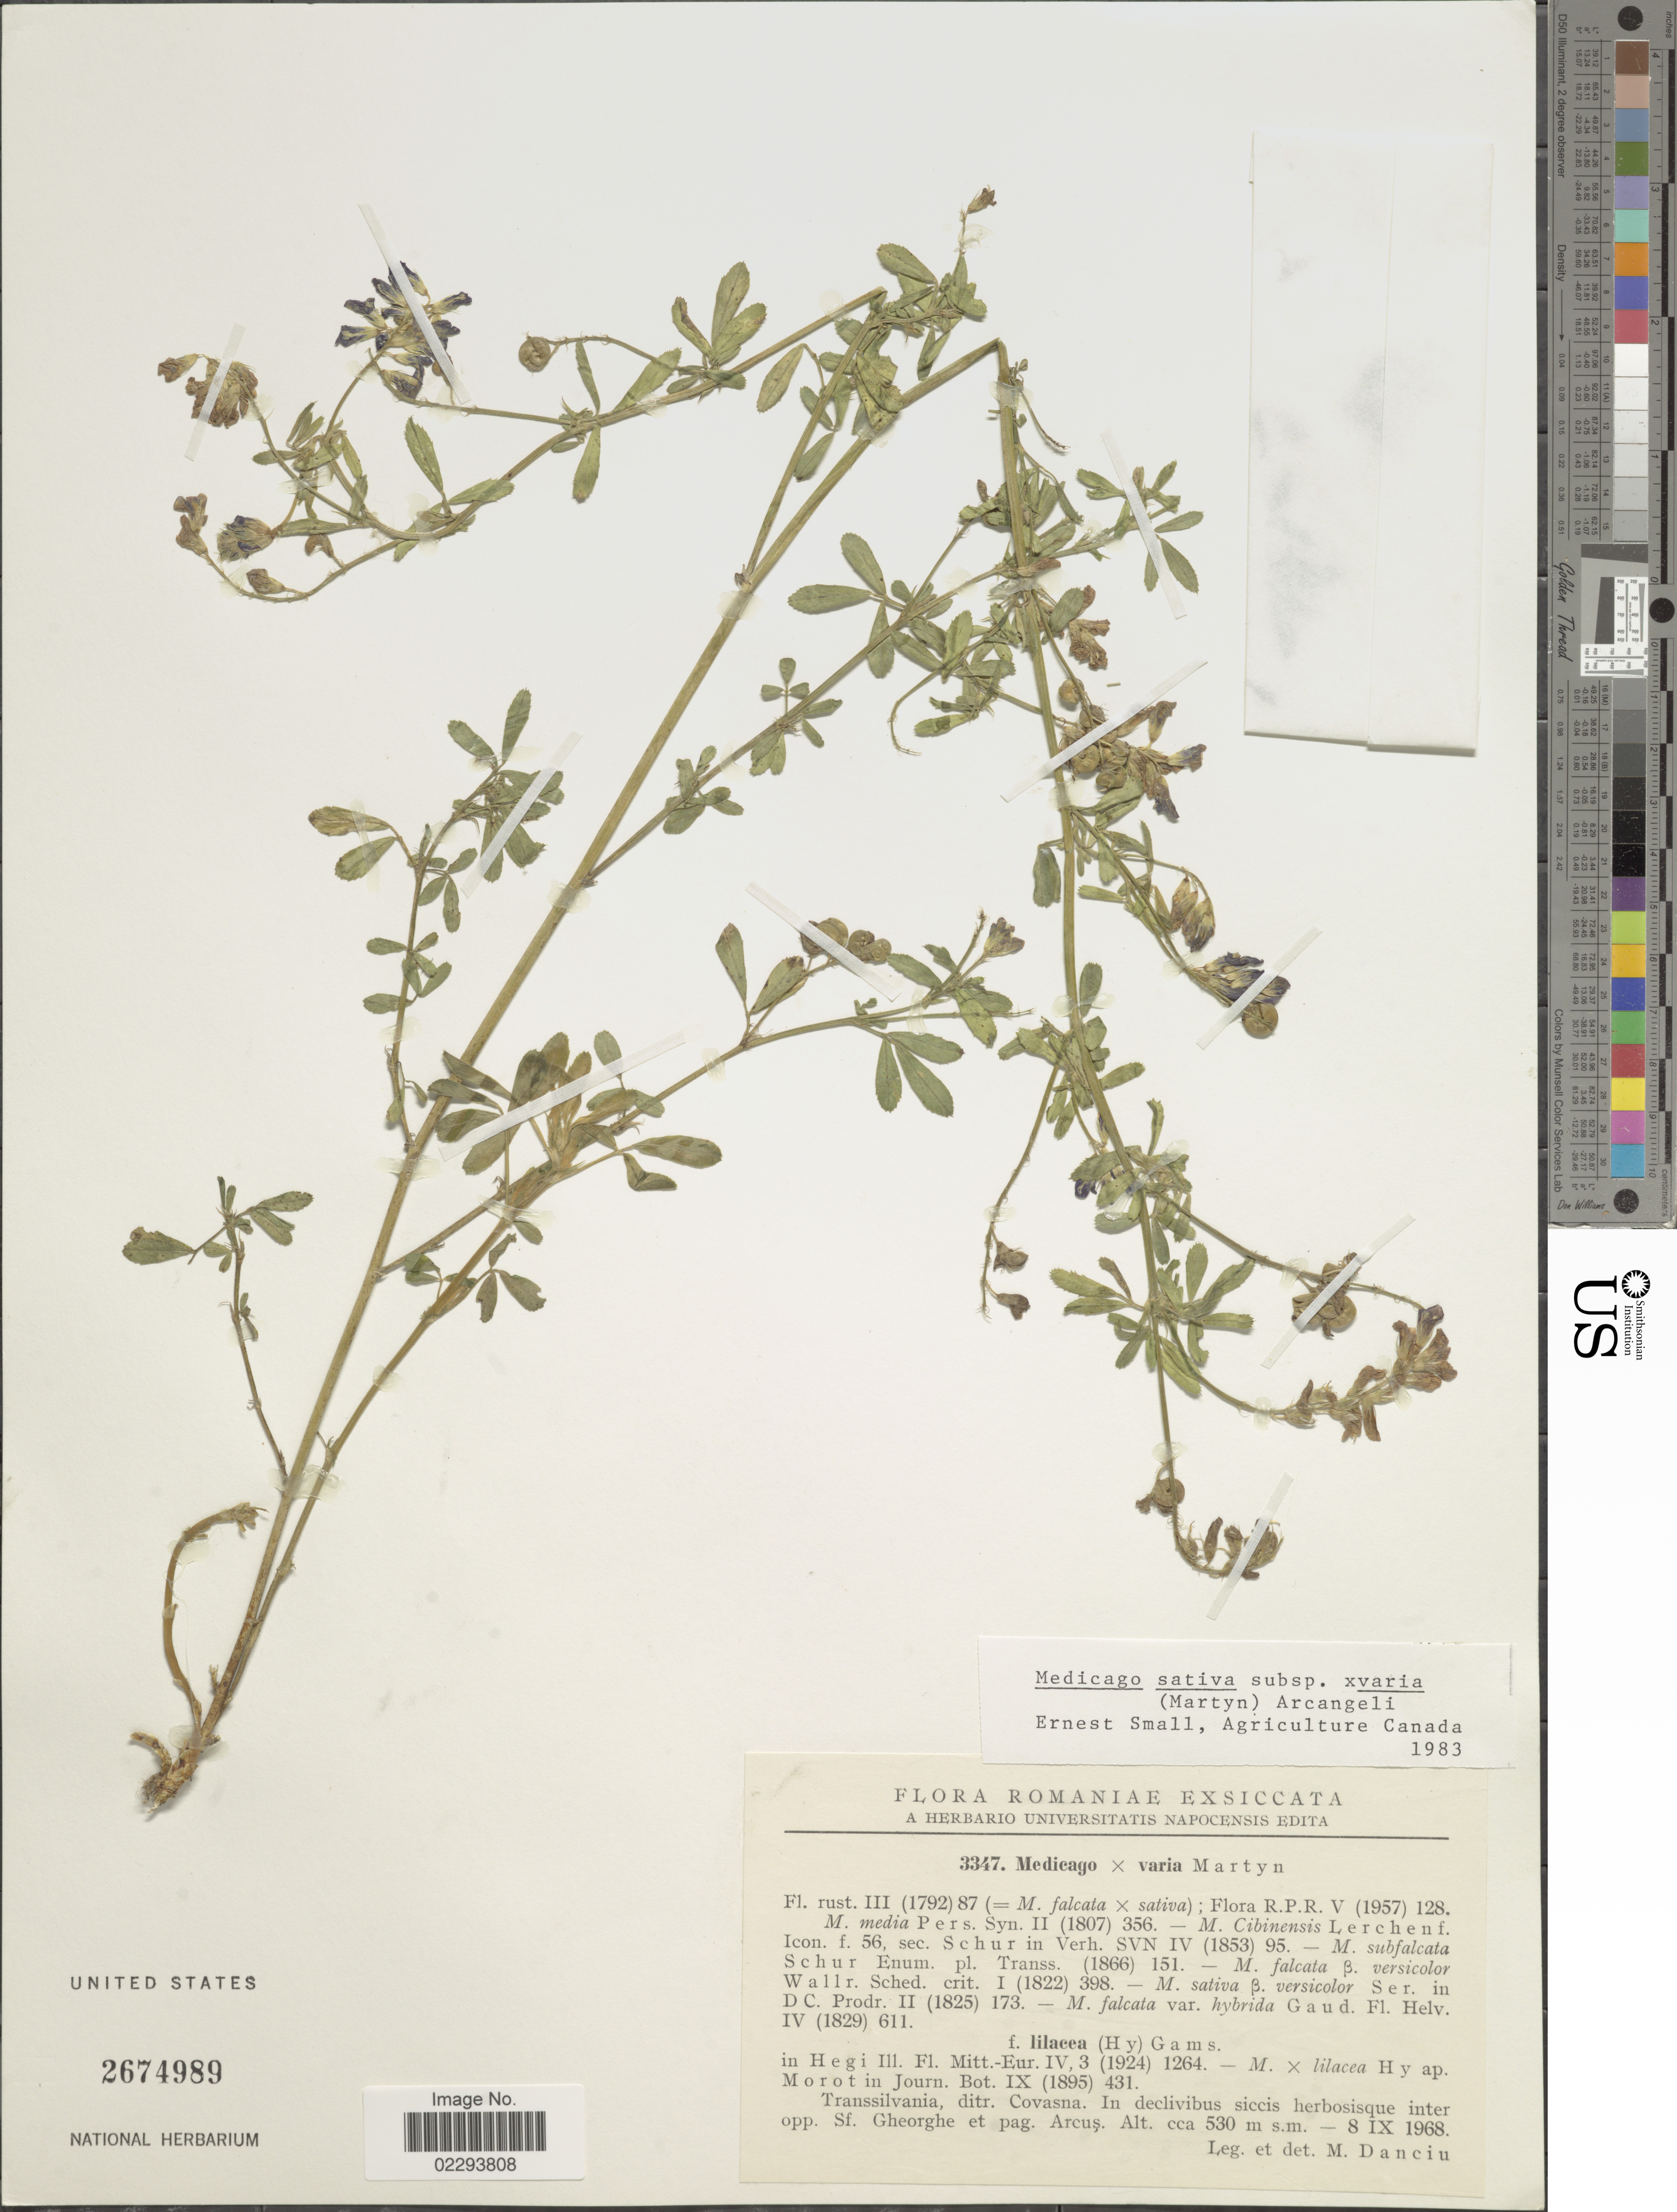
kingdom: Plantae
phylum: Tracheophyta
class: Magnoliopsida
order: Fabales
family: Fabaceae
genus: Medicago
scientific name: Medicago sativa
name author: L.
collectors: M. Danciu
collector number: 3347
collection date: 1968-09-08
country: Romania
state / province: Covasna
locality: Romaniae. Transsilvania, ditr. Covasna. In declivibus siccis herbosisque inter opp. Sf. Gheorghe et pag. arcus.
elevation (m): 530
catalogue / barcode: US 2674989